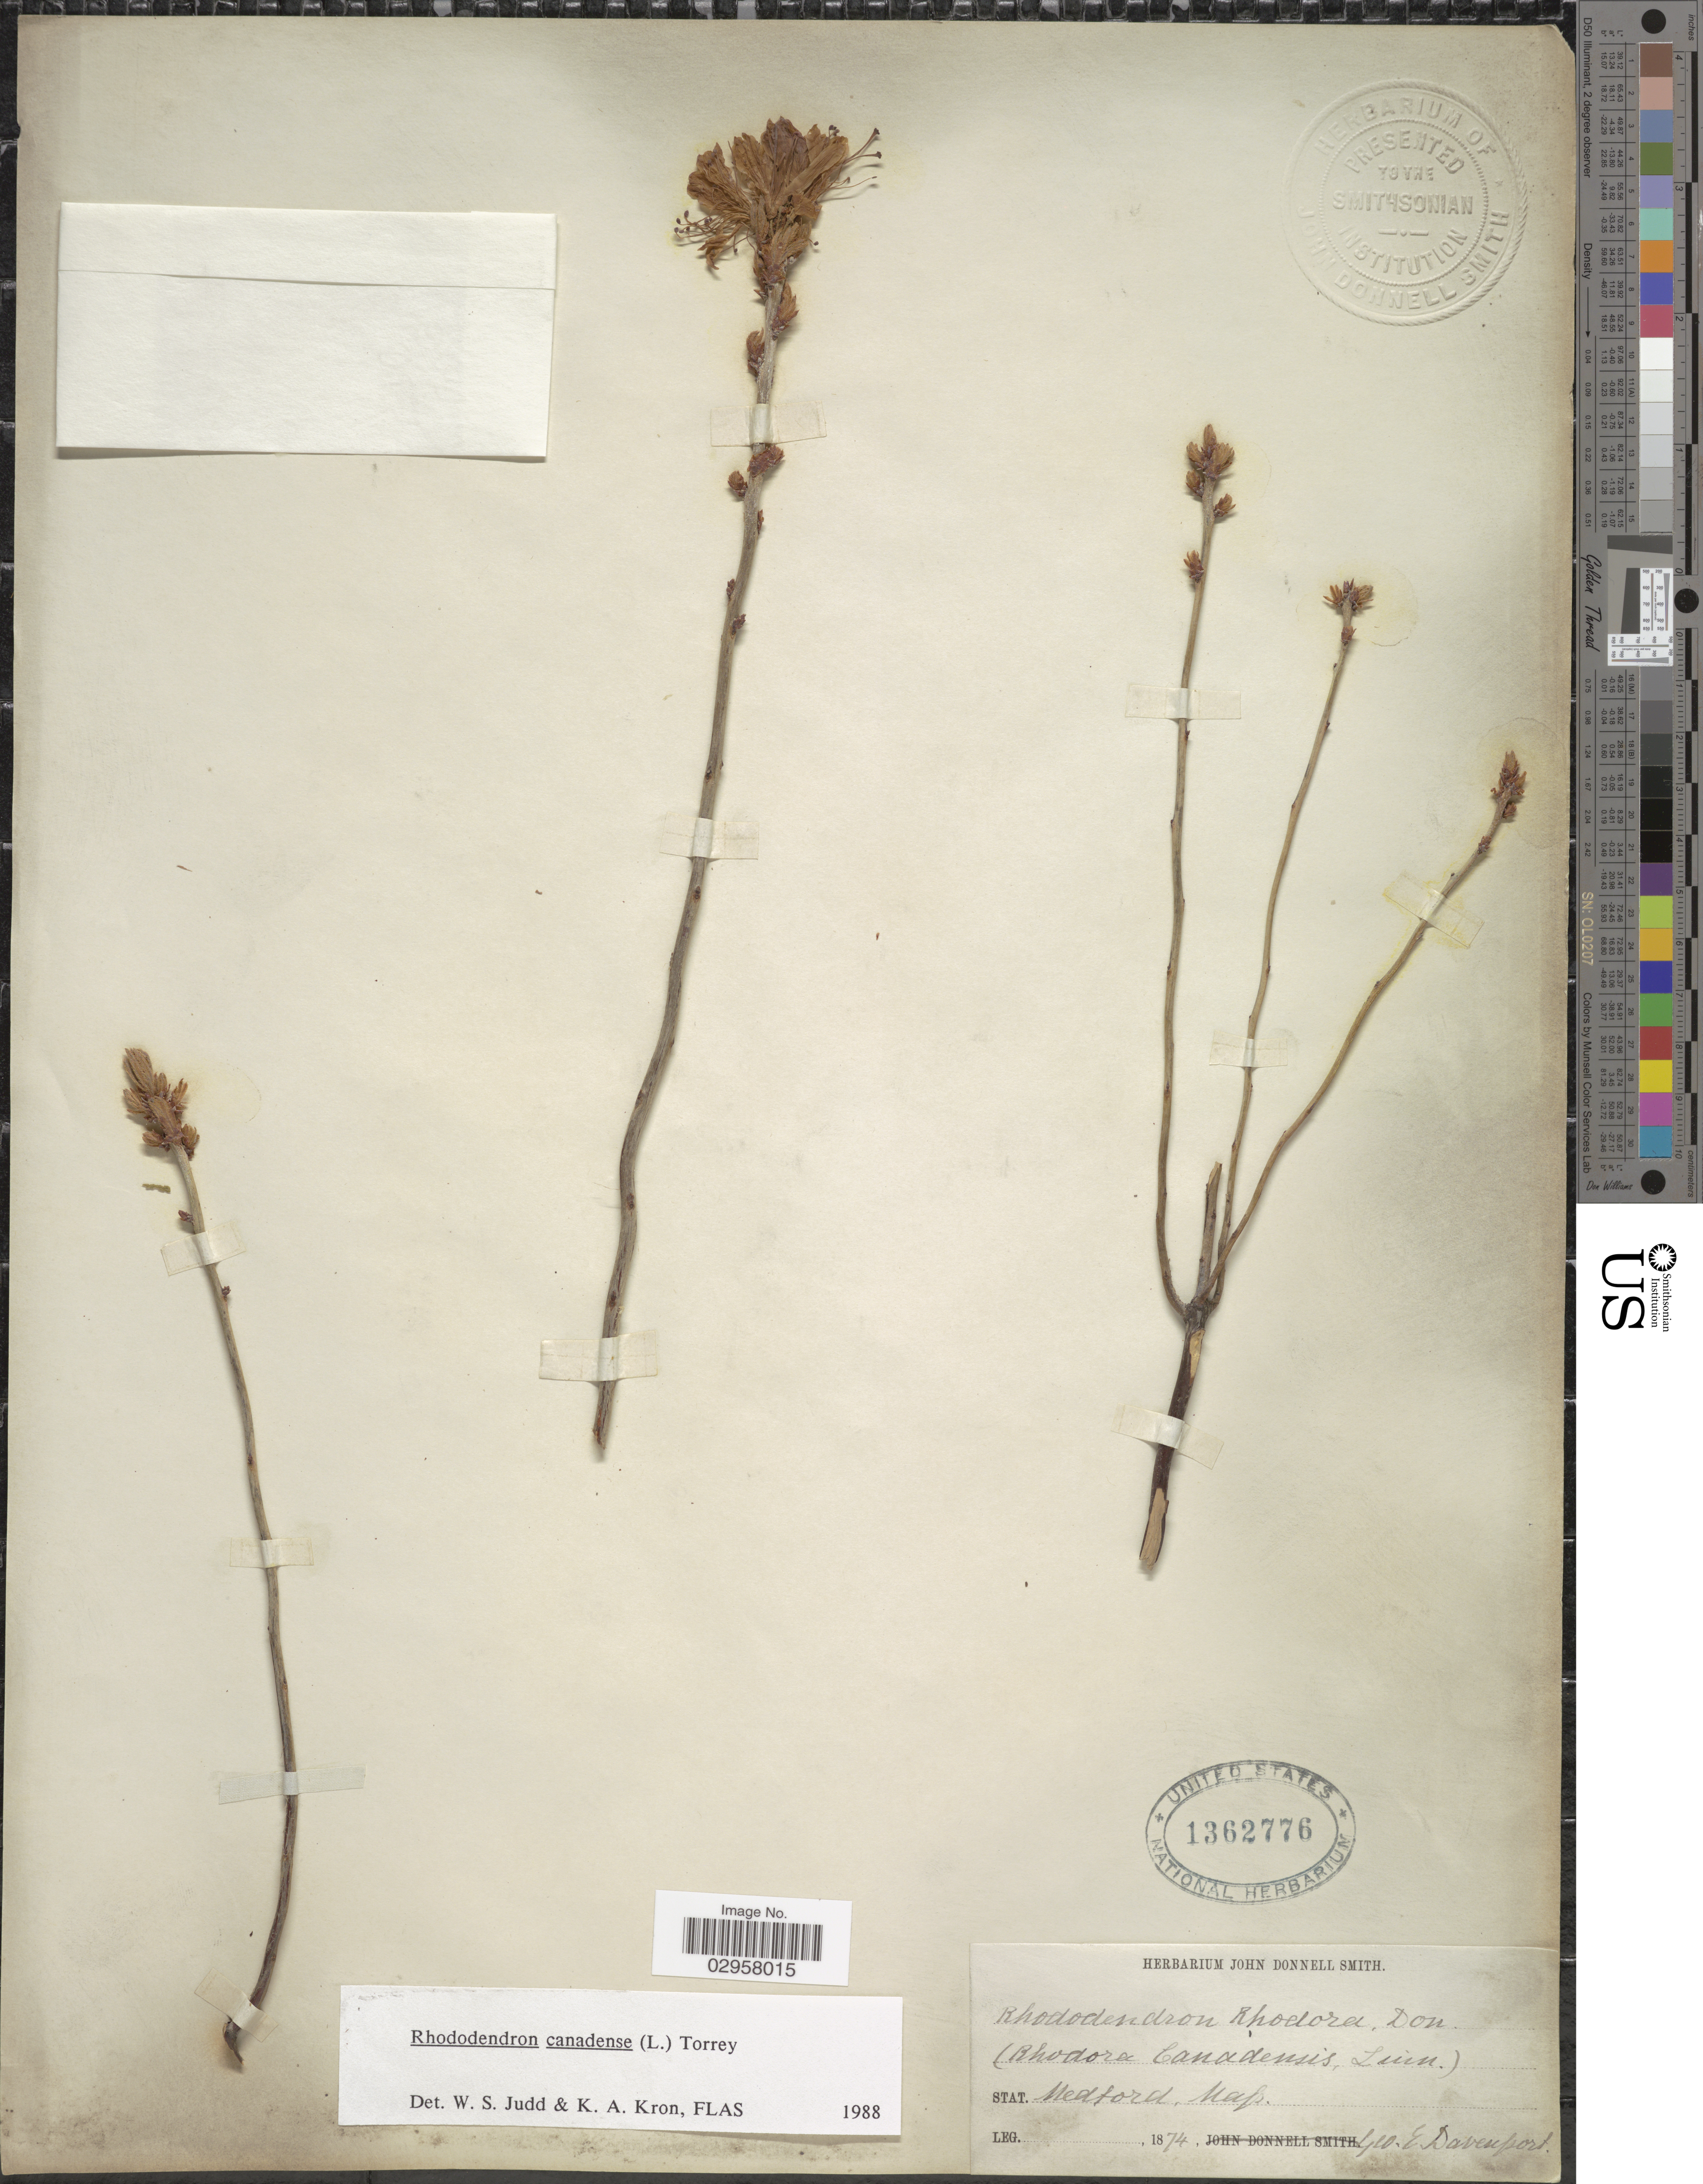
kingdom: Plantae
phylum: Tracheophyta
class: Magnoliopsida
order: Ericales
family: Ericaceae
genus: Rhododendron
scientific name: Rhododendron canadense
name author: (L.) Torr.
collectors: G. E. Davenport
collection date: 1874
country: United States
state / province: Massachusetts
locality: Stat. Medford.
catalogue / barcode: US 1362776